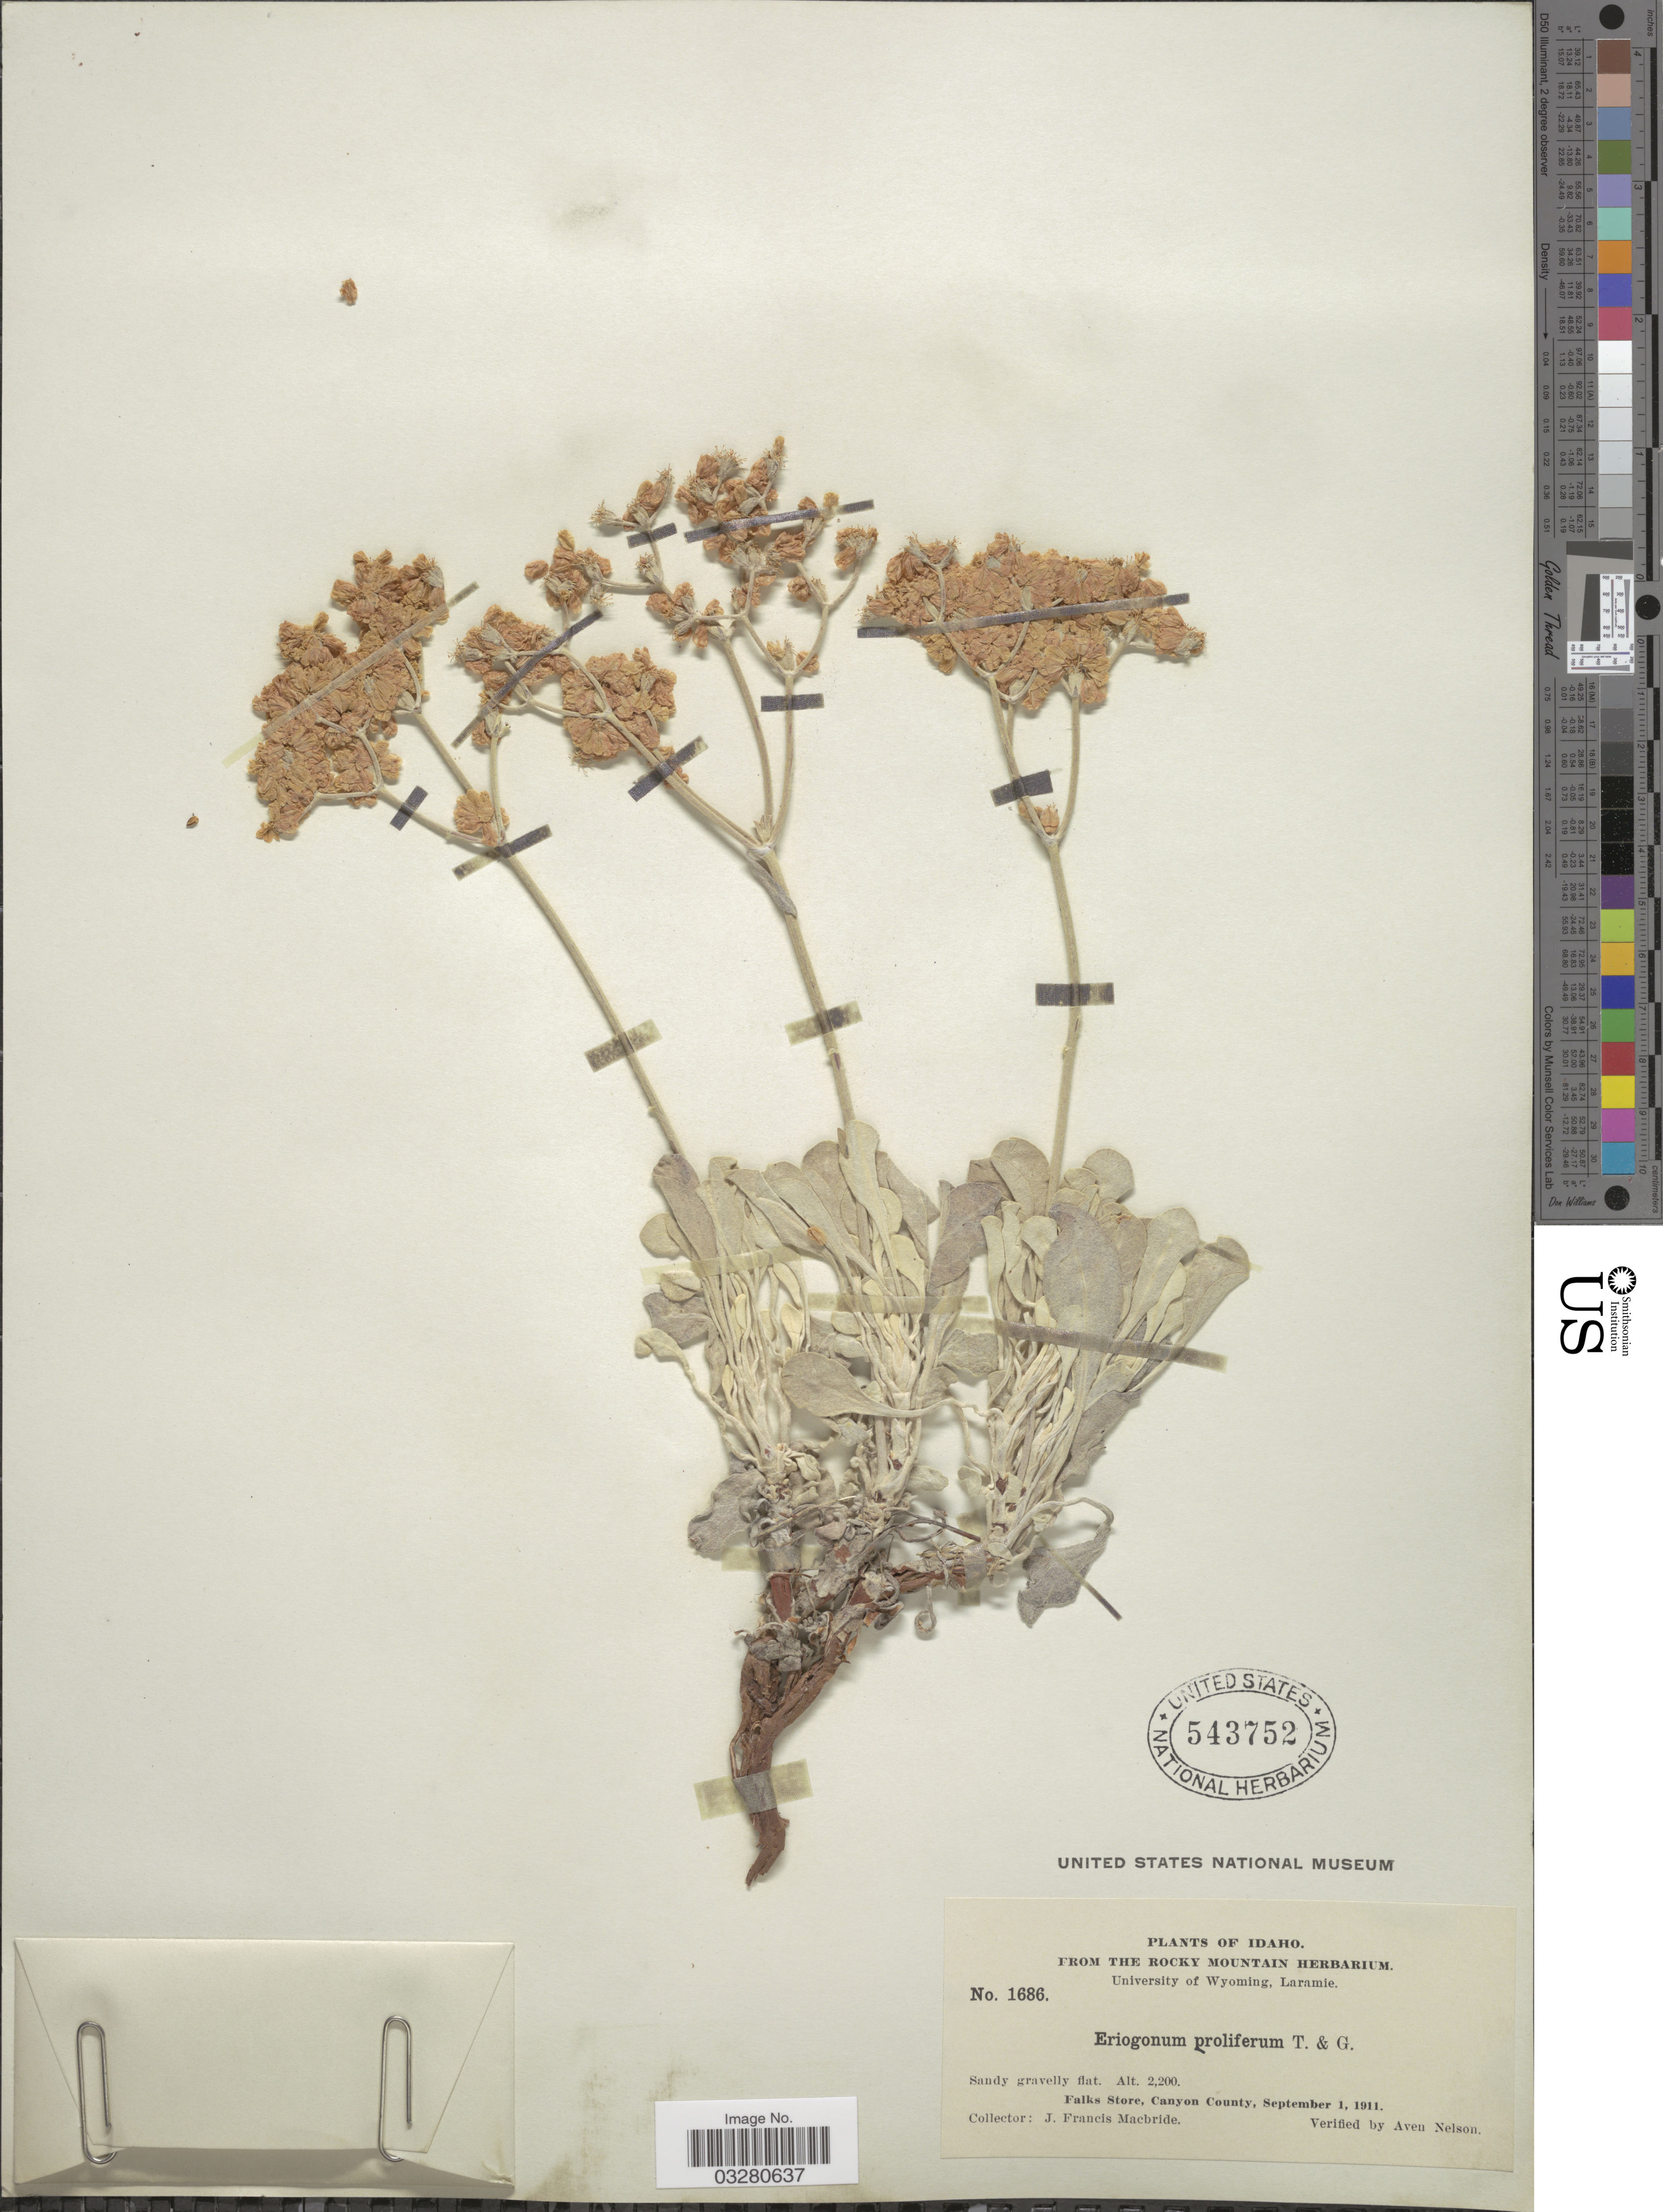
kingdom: Plantae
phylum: Tracheophyta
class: Magnoliopsida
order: Caryophyllales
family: Polygonaceae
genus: Eriogonum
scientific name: Eriogonum proliferum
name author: Torr. & A. Gray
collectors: J. F. Macbride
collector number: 1686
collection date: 1911-09-01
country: United States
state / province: Idaho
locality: Falks Store, Canyon County.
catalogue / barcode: US 543752